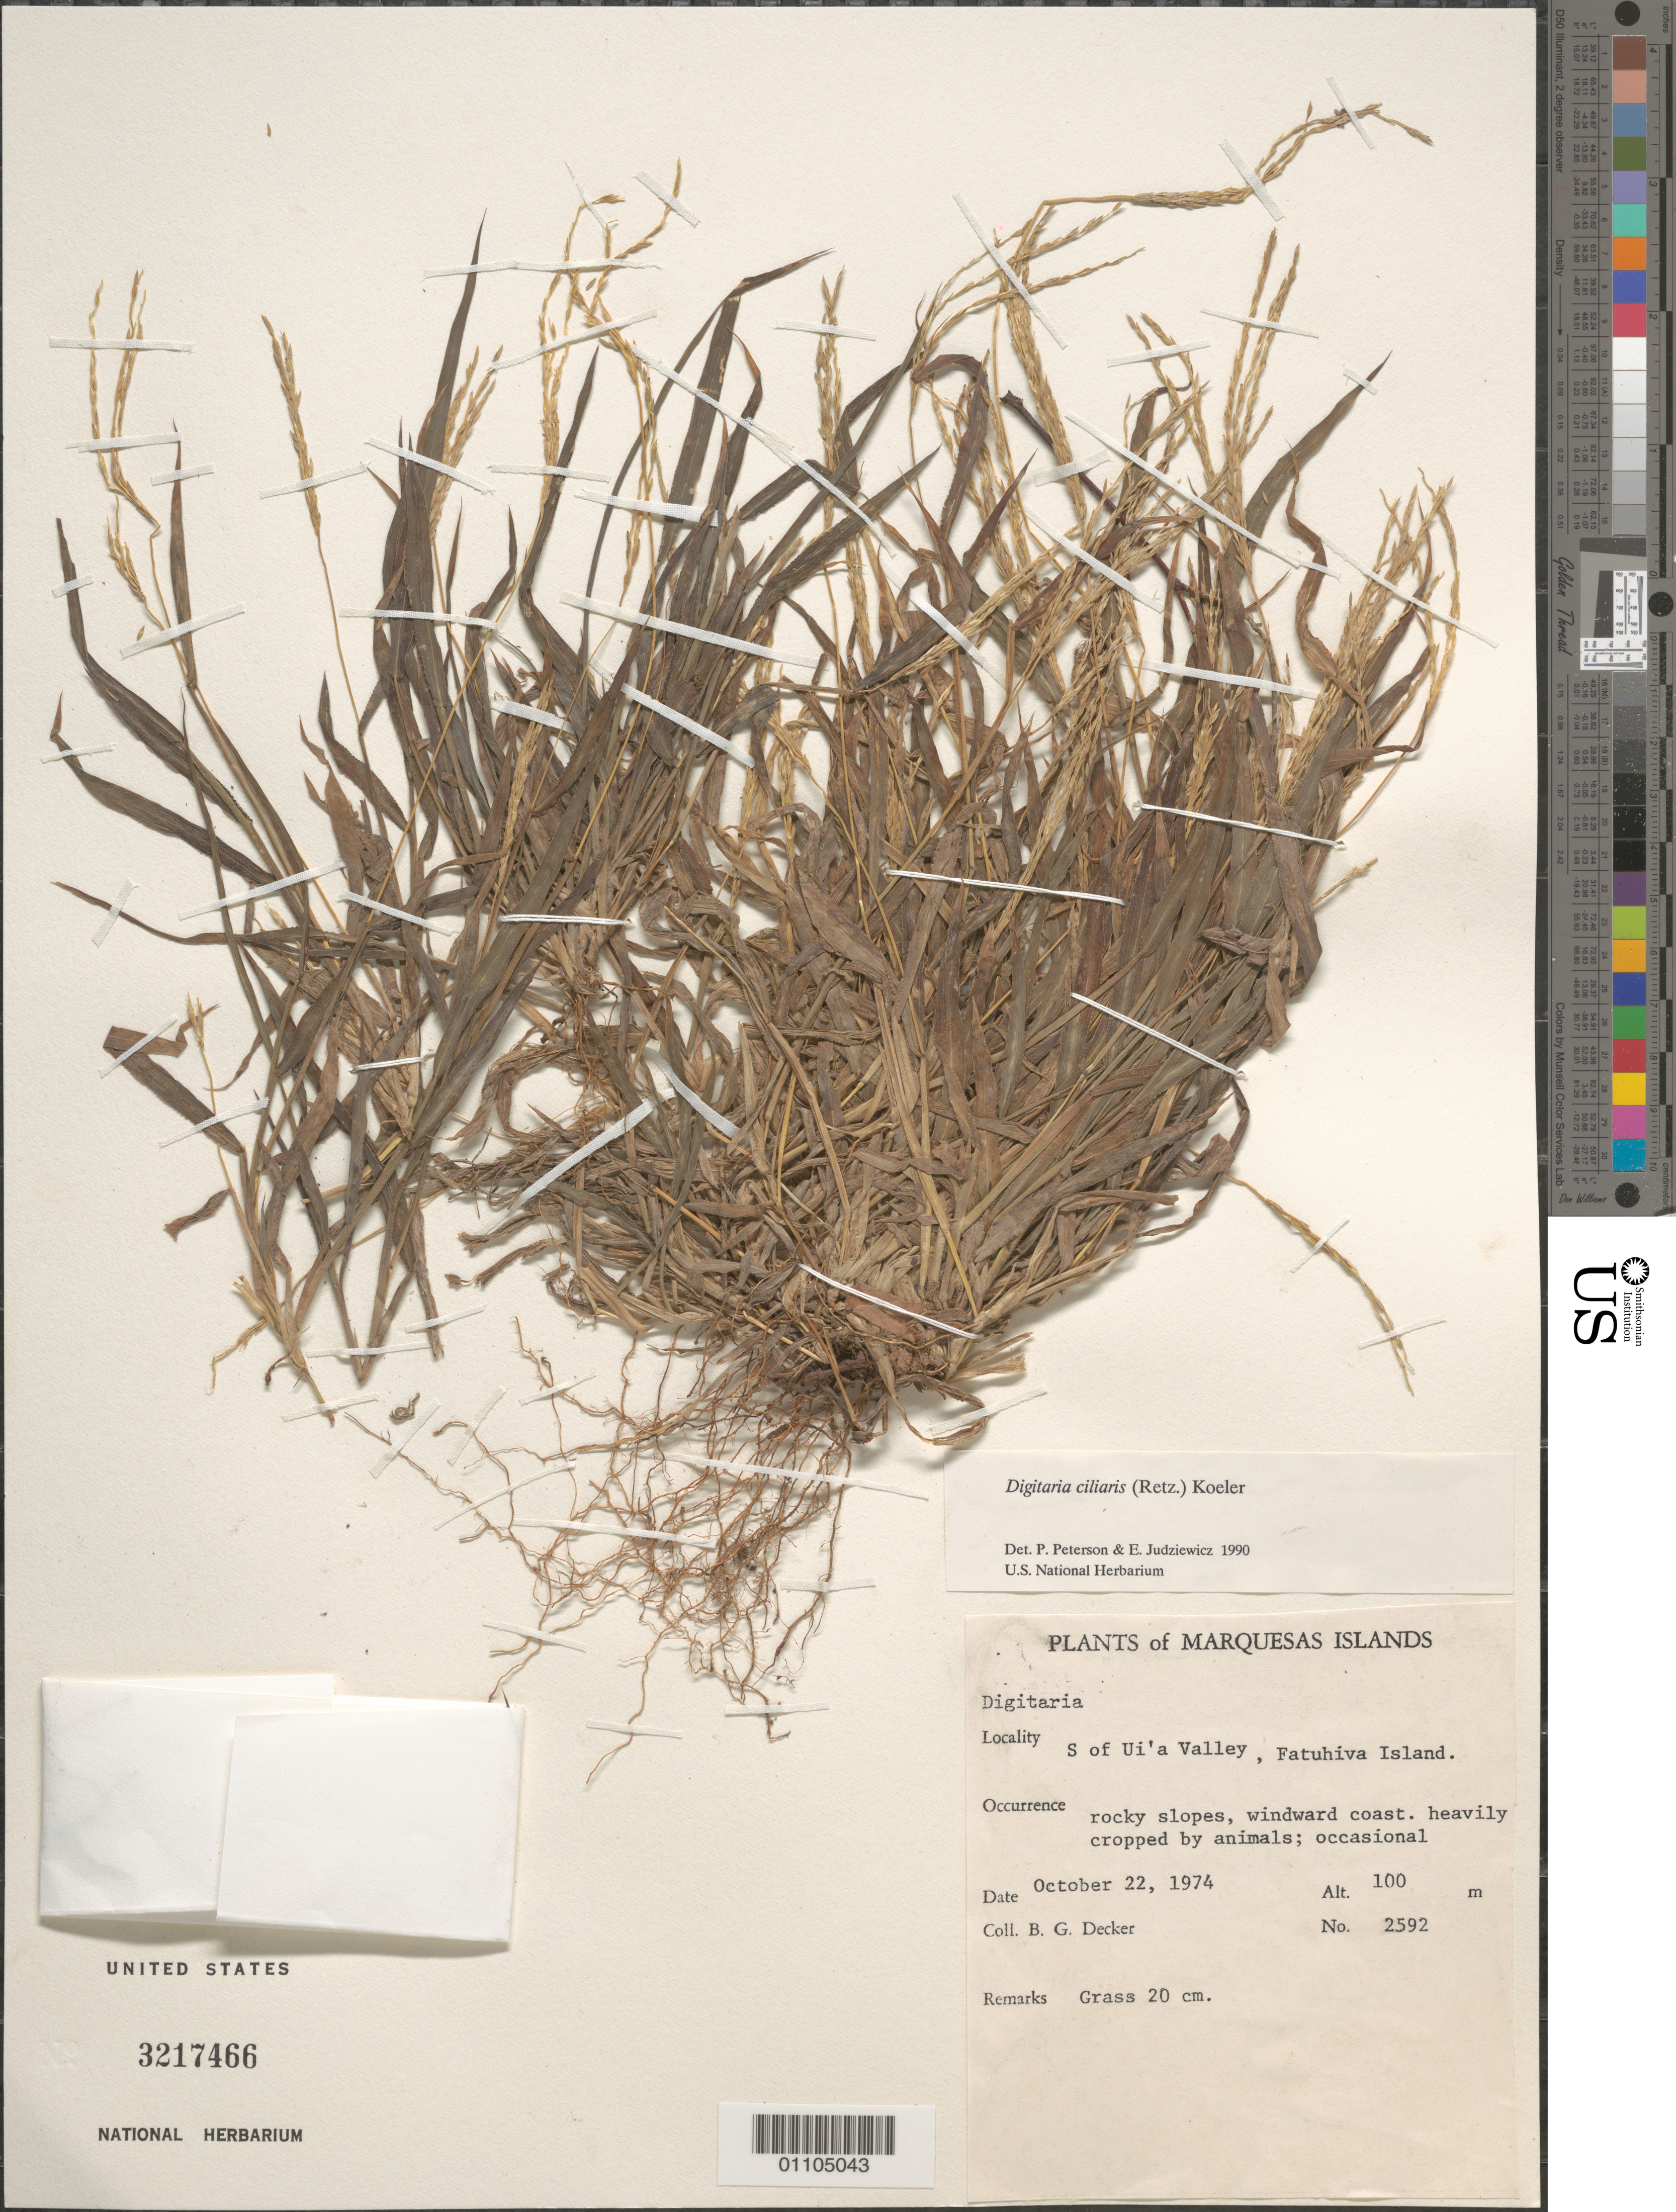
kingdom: Plantae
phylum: Tracheophyta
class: Liliopsida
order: Poales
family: Poaceae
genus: Digitaria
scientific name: Digitaria ciliaris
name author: (Retz.) Koeler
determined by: Peterson, P. M.; Judziewicz, E. J.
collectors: B. G. Decker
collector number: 2592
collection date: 1974-10-22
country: French Polynesia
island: Fatu Hiva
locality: S of Ui'a Valley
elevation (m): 100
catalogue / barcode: US 3217466